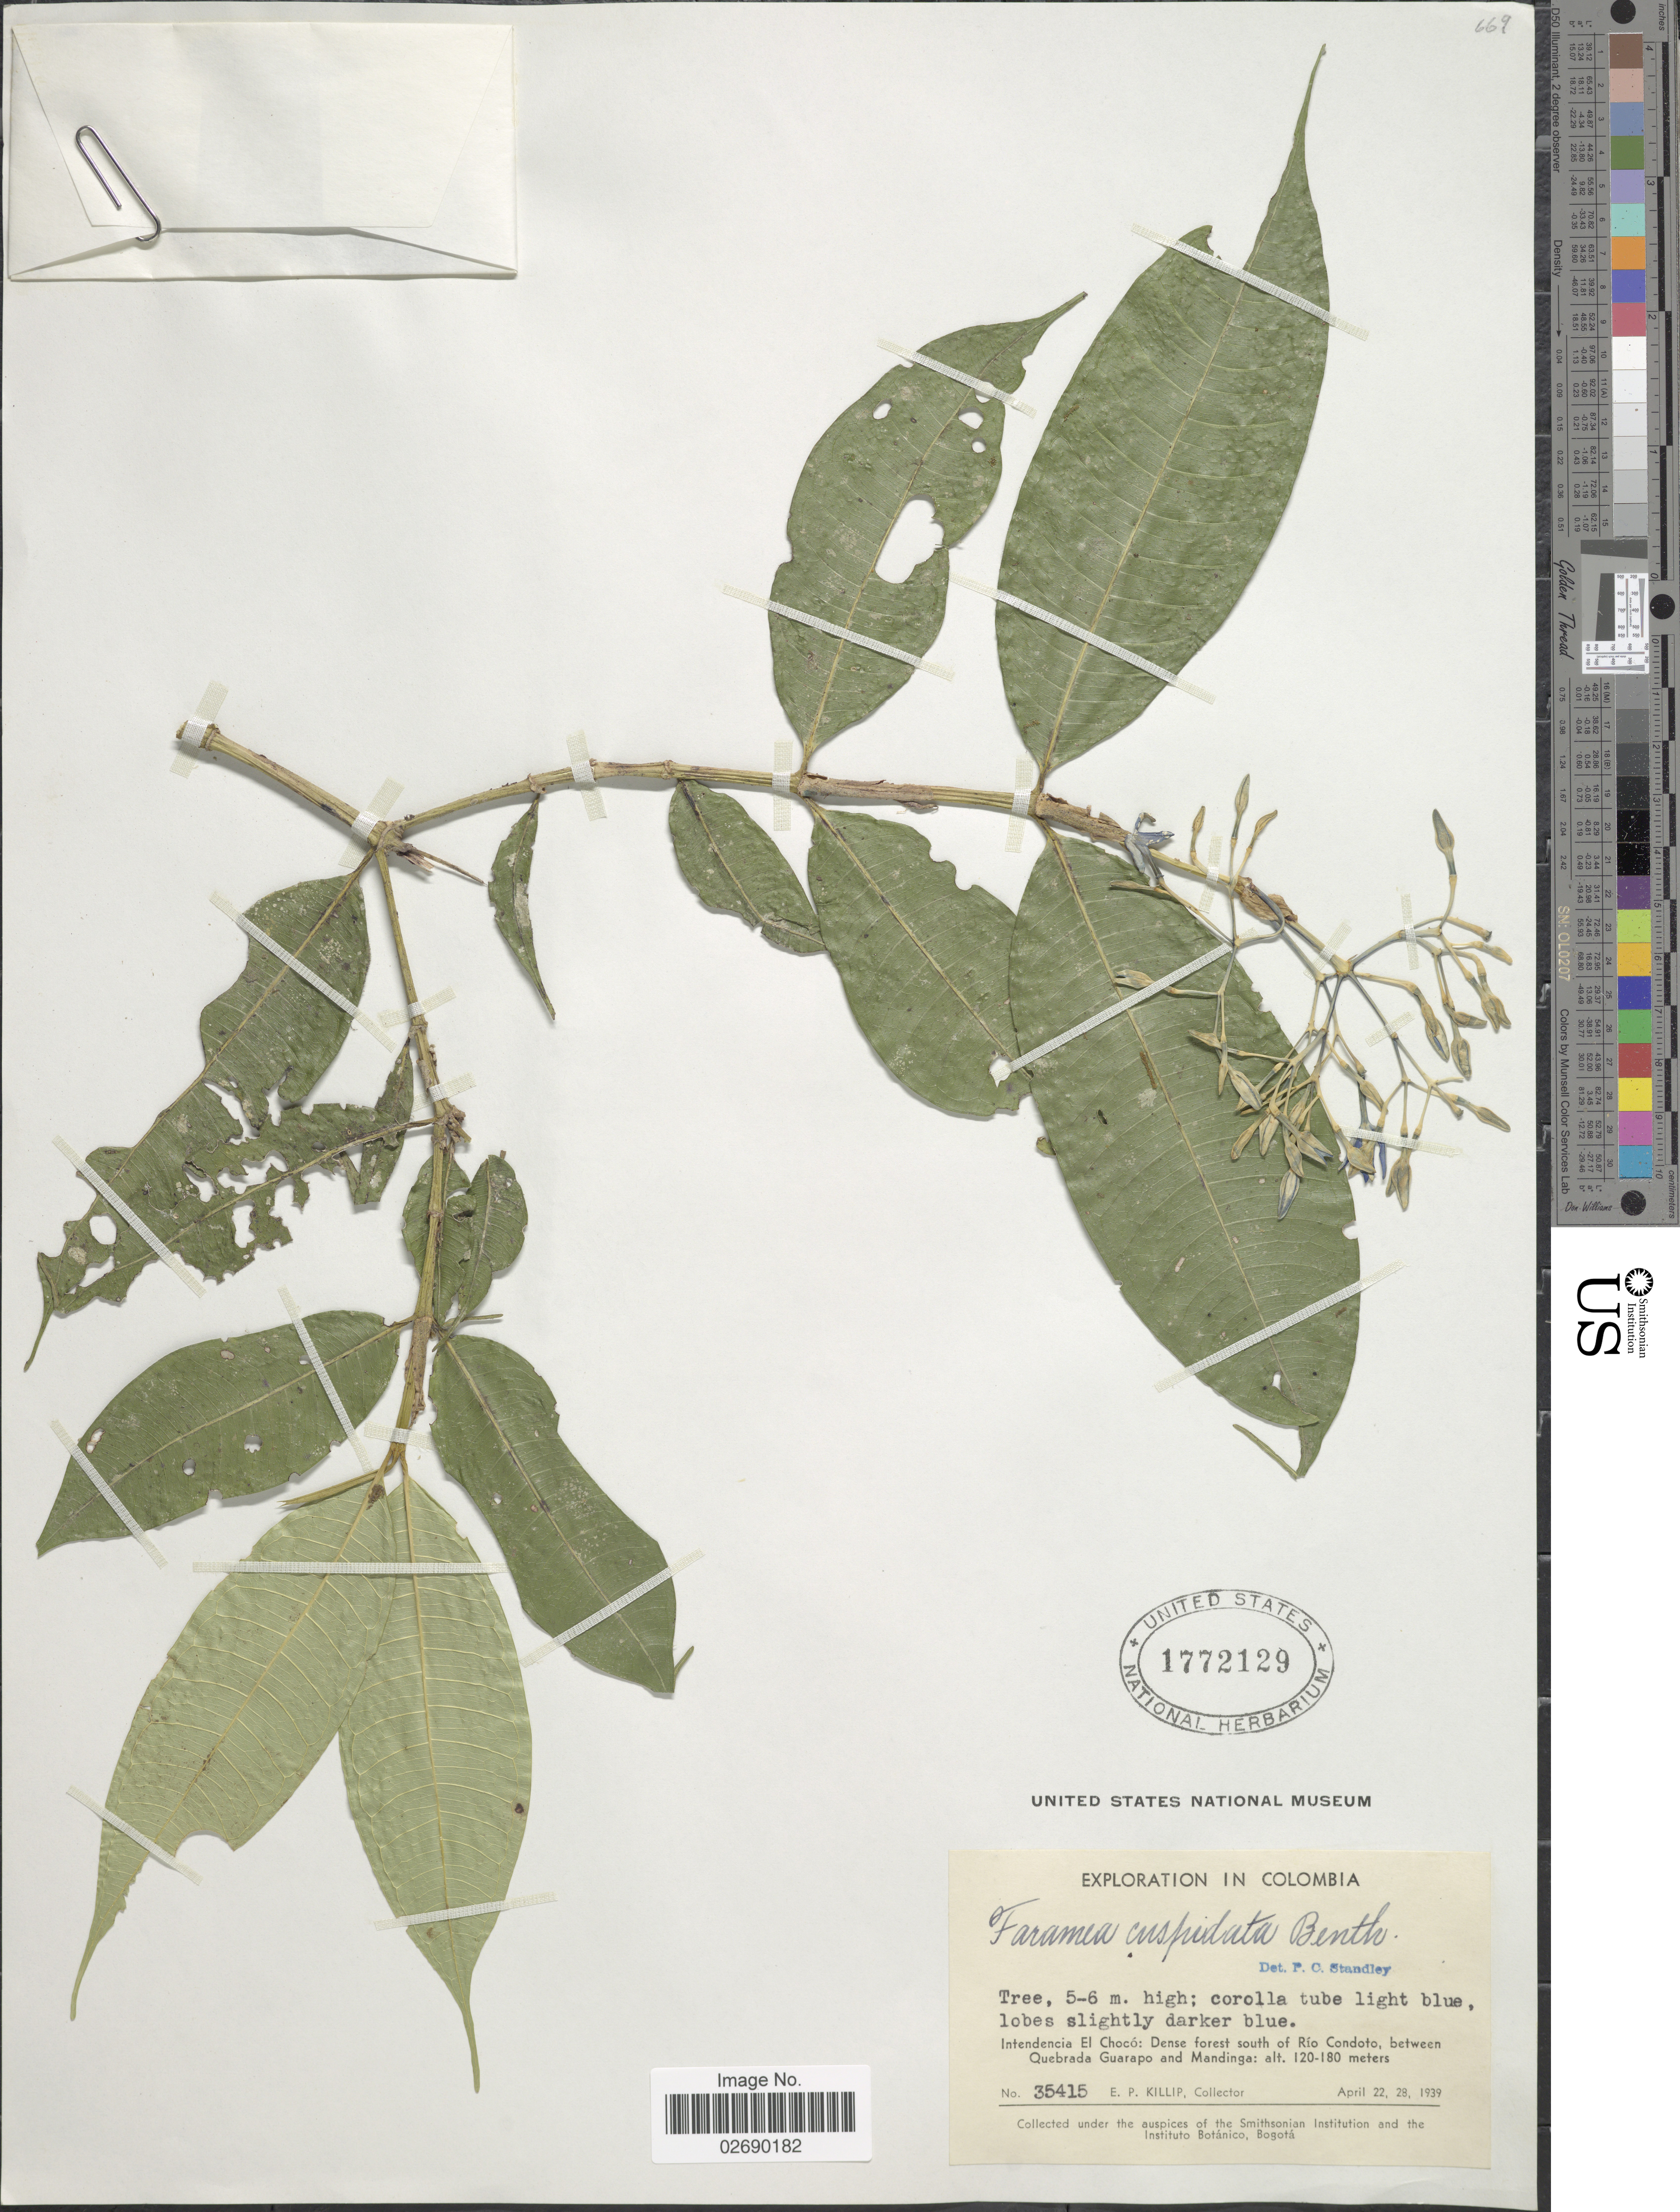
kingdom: Plantae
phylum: Tracheophyta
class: Magnoliopsida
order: Gentianales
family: Rubiaceae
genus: Faramea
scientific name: Faramea cuspidata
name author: Benth.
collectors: E. P. Killip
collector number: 35415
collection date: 1939-04-22/1939-04-28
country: Colombia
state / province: Chocó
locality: Intendencia El Chocó: Dense forest south of Río Condoto, between Quebrada Guarapo and Mandinga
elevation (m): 120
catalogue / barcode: US 1772129